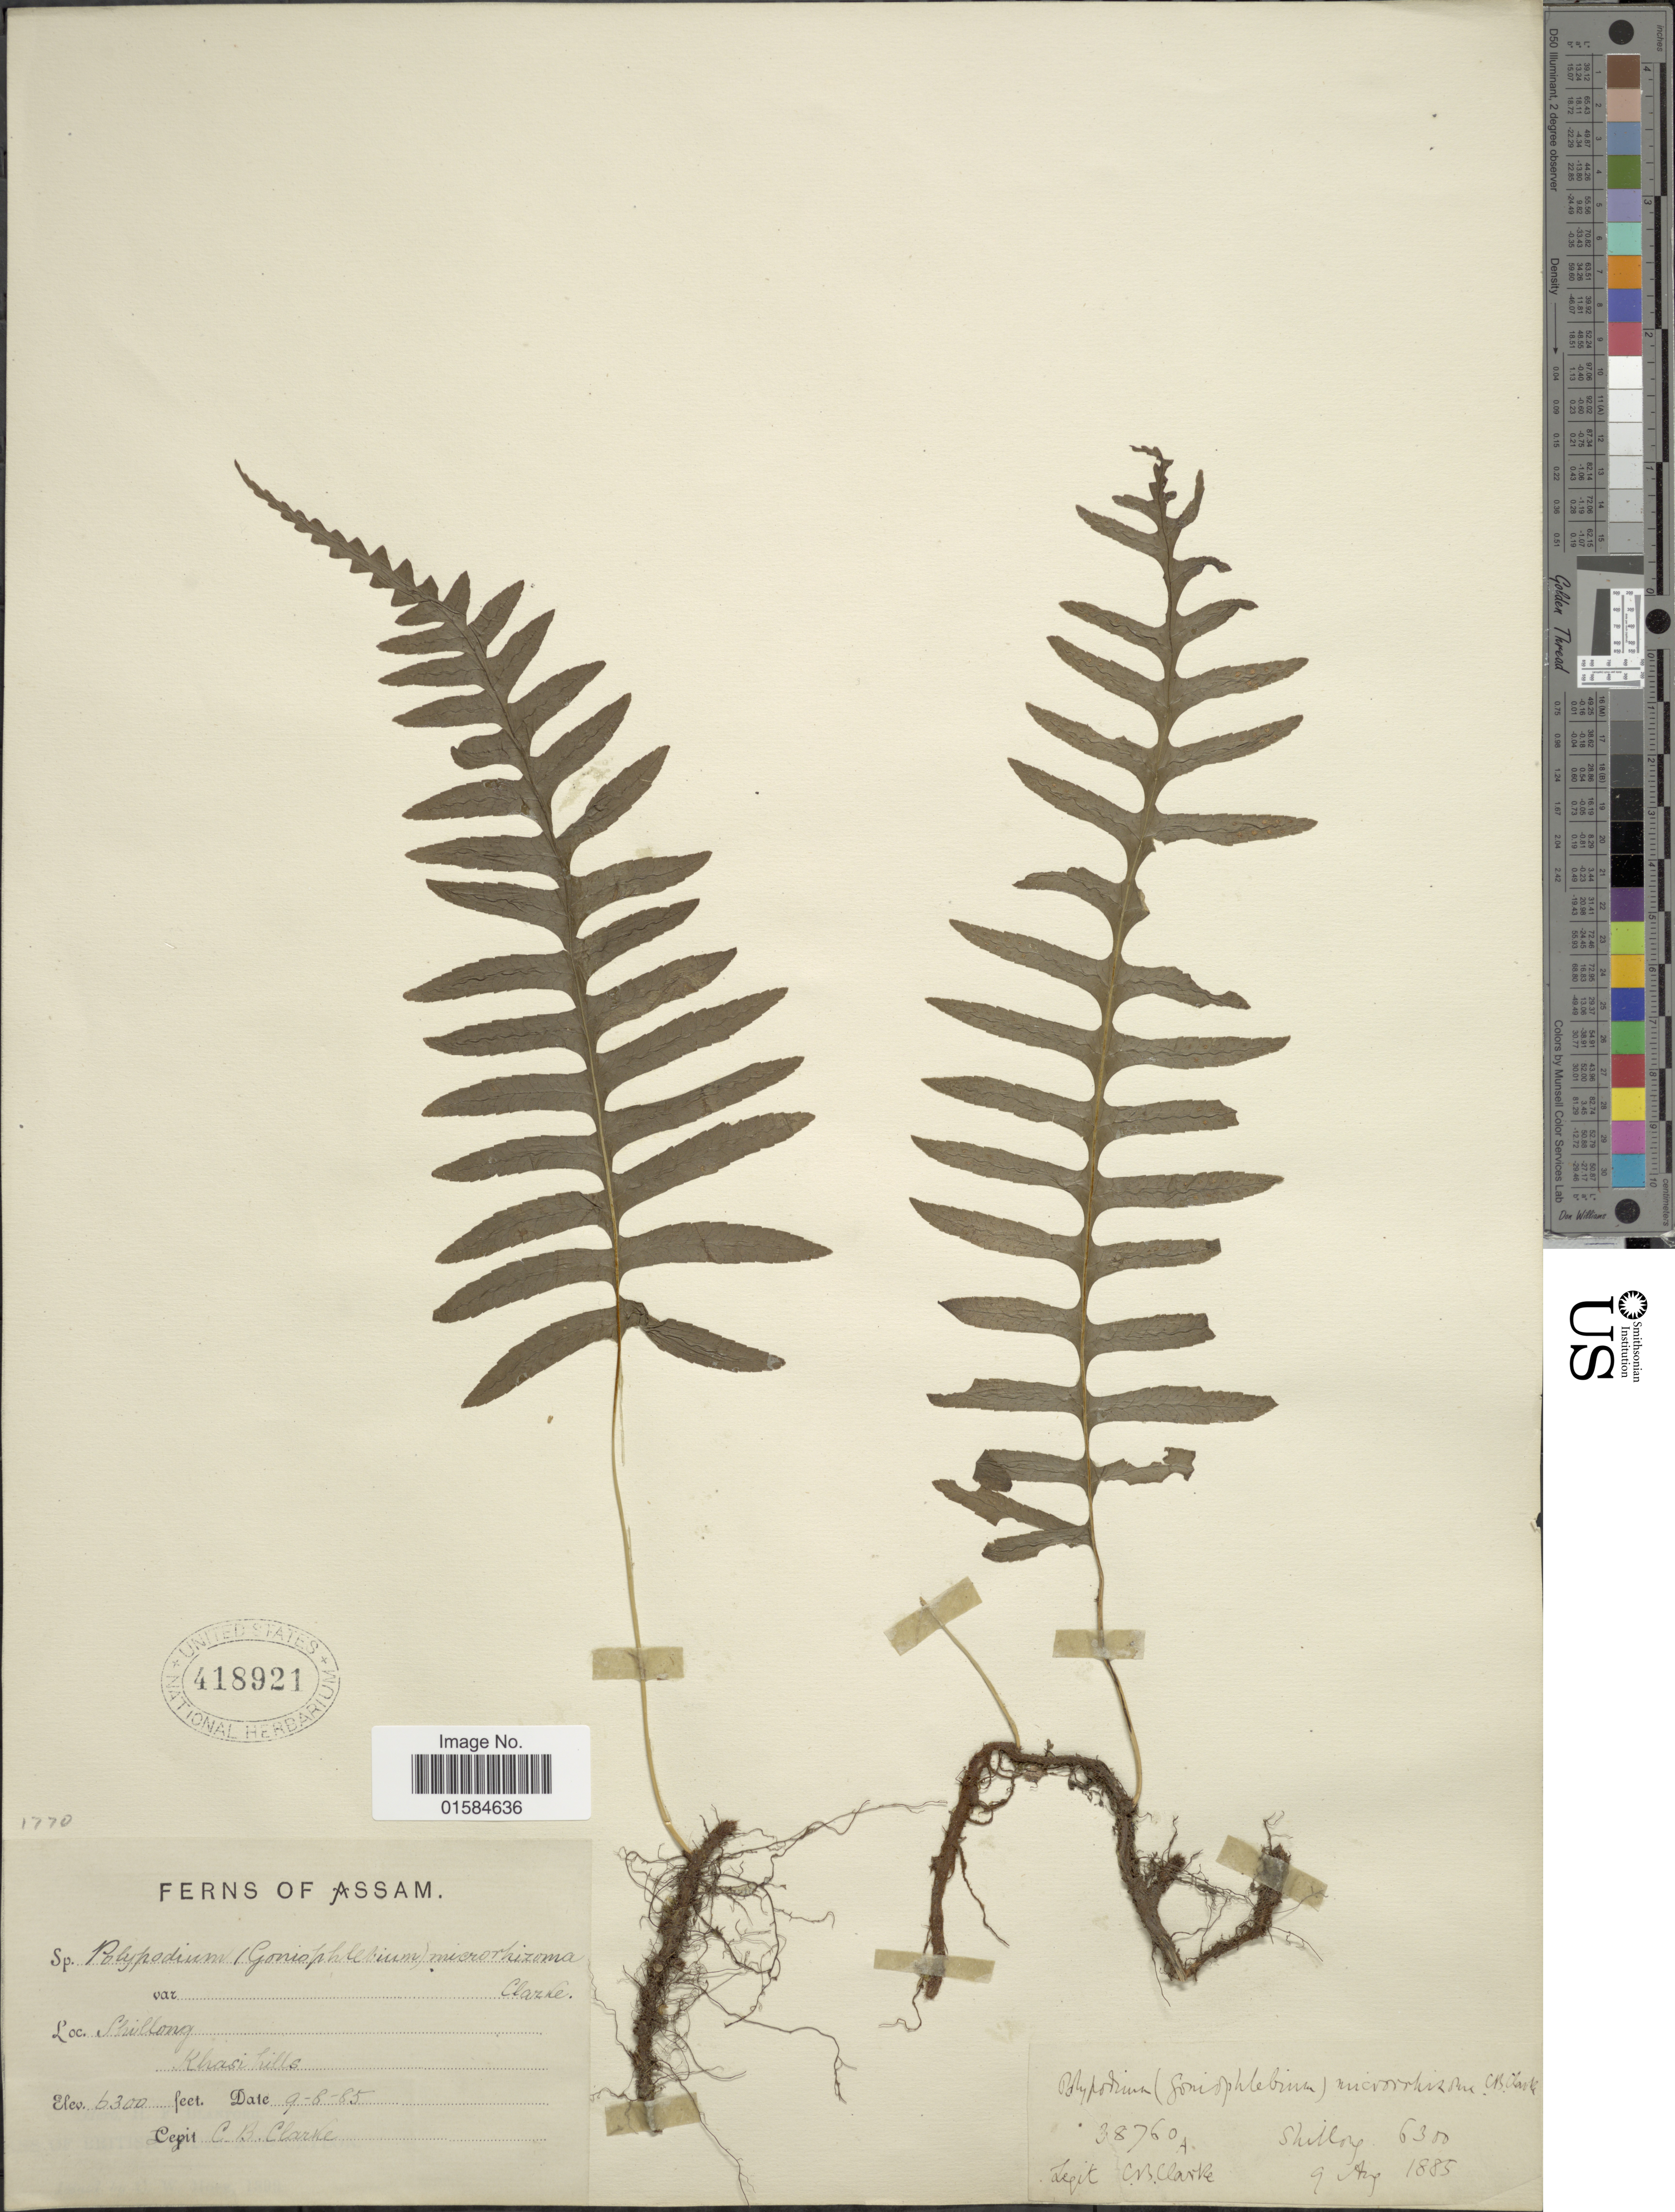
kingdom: Plantae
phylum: Tracheophyta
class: Polypodiopsida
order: Polypodiales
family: Polypodiaceae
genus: Goniophlebium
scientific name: Goniophlebium microrhizoma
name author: (C.B. Clarke) Bedd.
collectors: C. B. Clarke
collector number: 38760A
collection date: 1885-08-09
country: India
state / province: Meghalaya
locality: Shillong, Khasi Hills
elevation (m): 1920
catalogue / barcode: US 418921